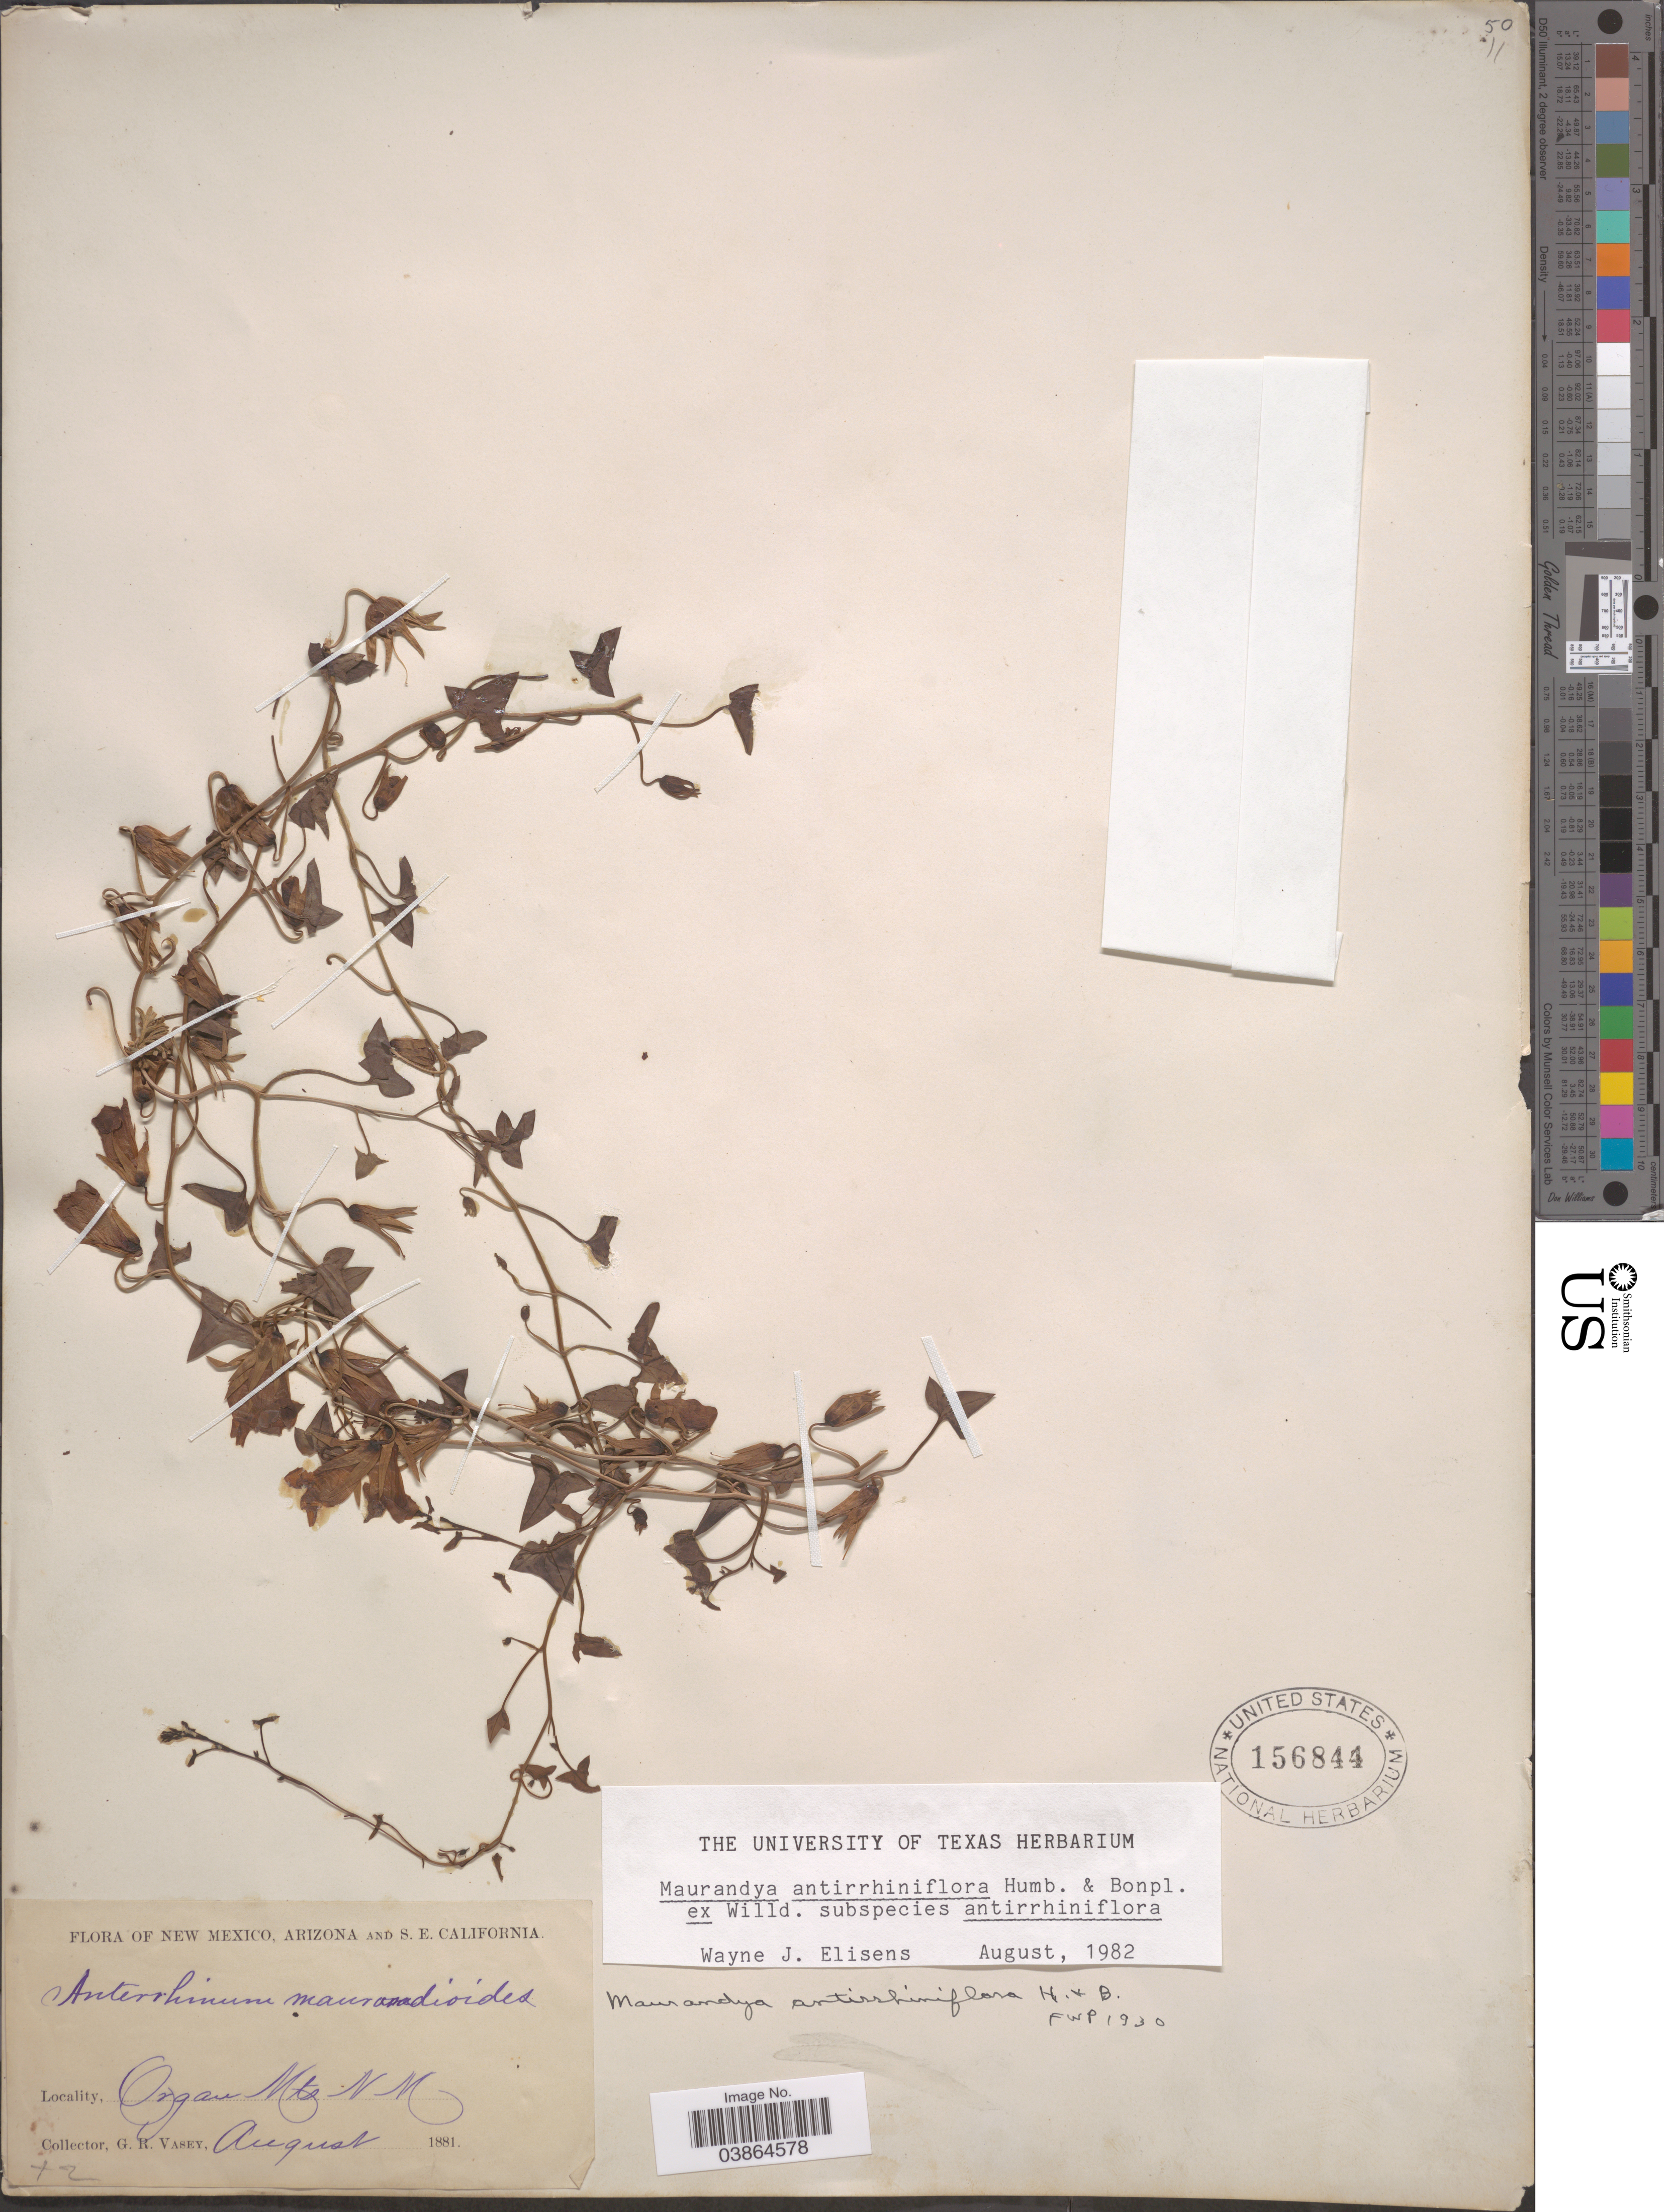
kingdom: Plantae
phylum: Tracheophyta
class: Magnoliopsida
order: Lamiales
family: Plantaginaceae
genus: Maurandya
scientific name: Maurandya antirrhiniflora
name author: Humb. & Bonpl. ex Willd.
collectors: G. R. Vasey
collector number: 42*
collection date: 1881-08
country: United States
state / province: New Mexico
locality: Organ Mts.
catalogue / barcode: US 156844